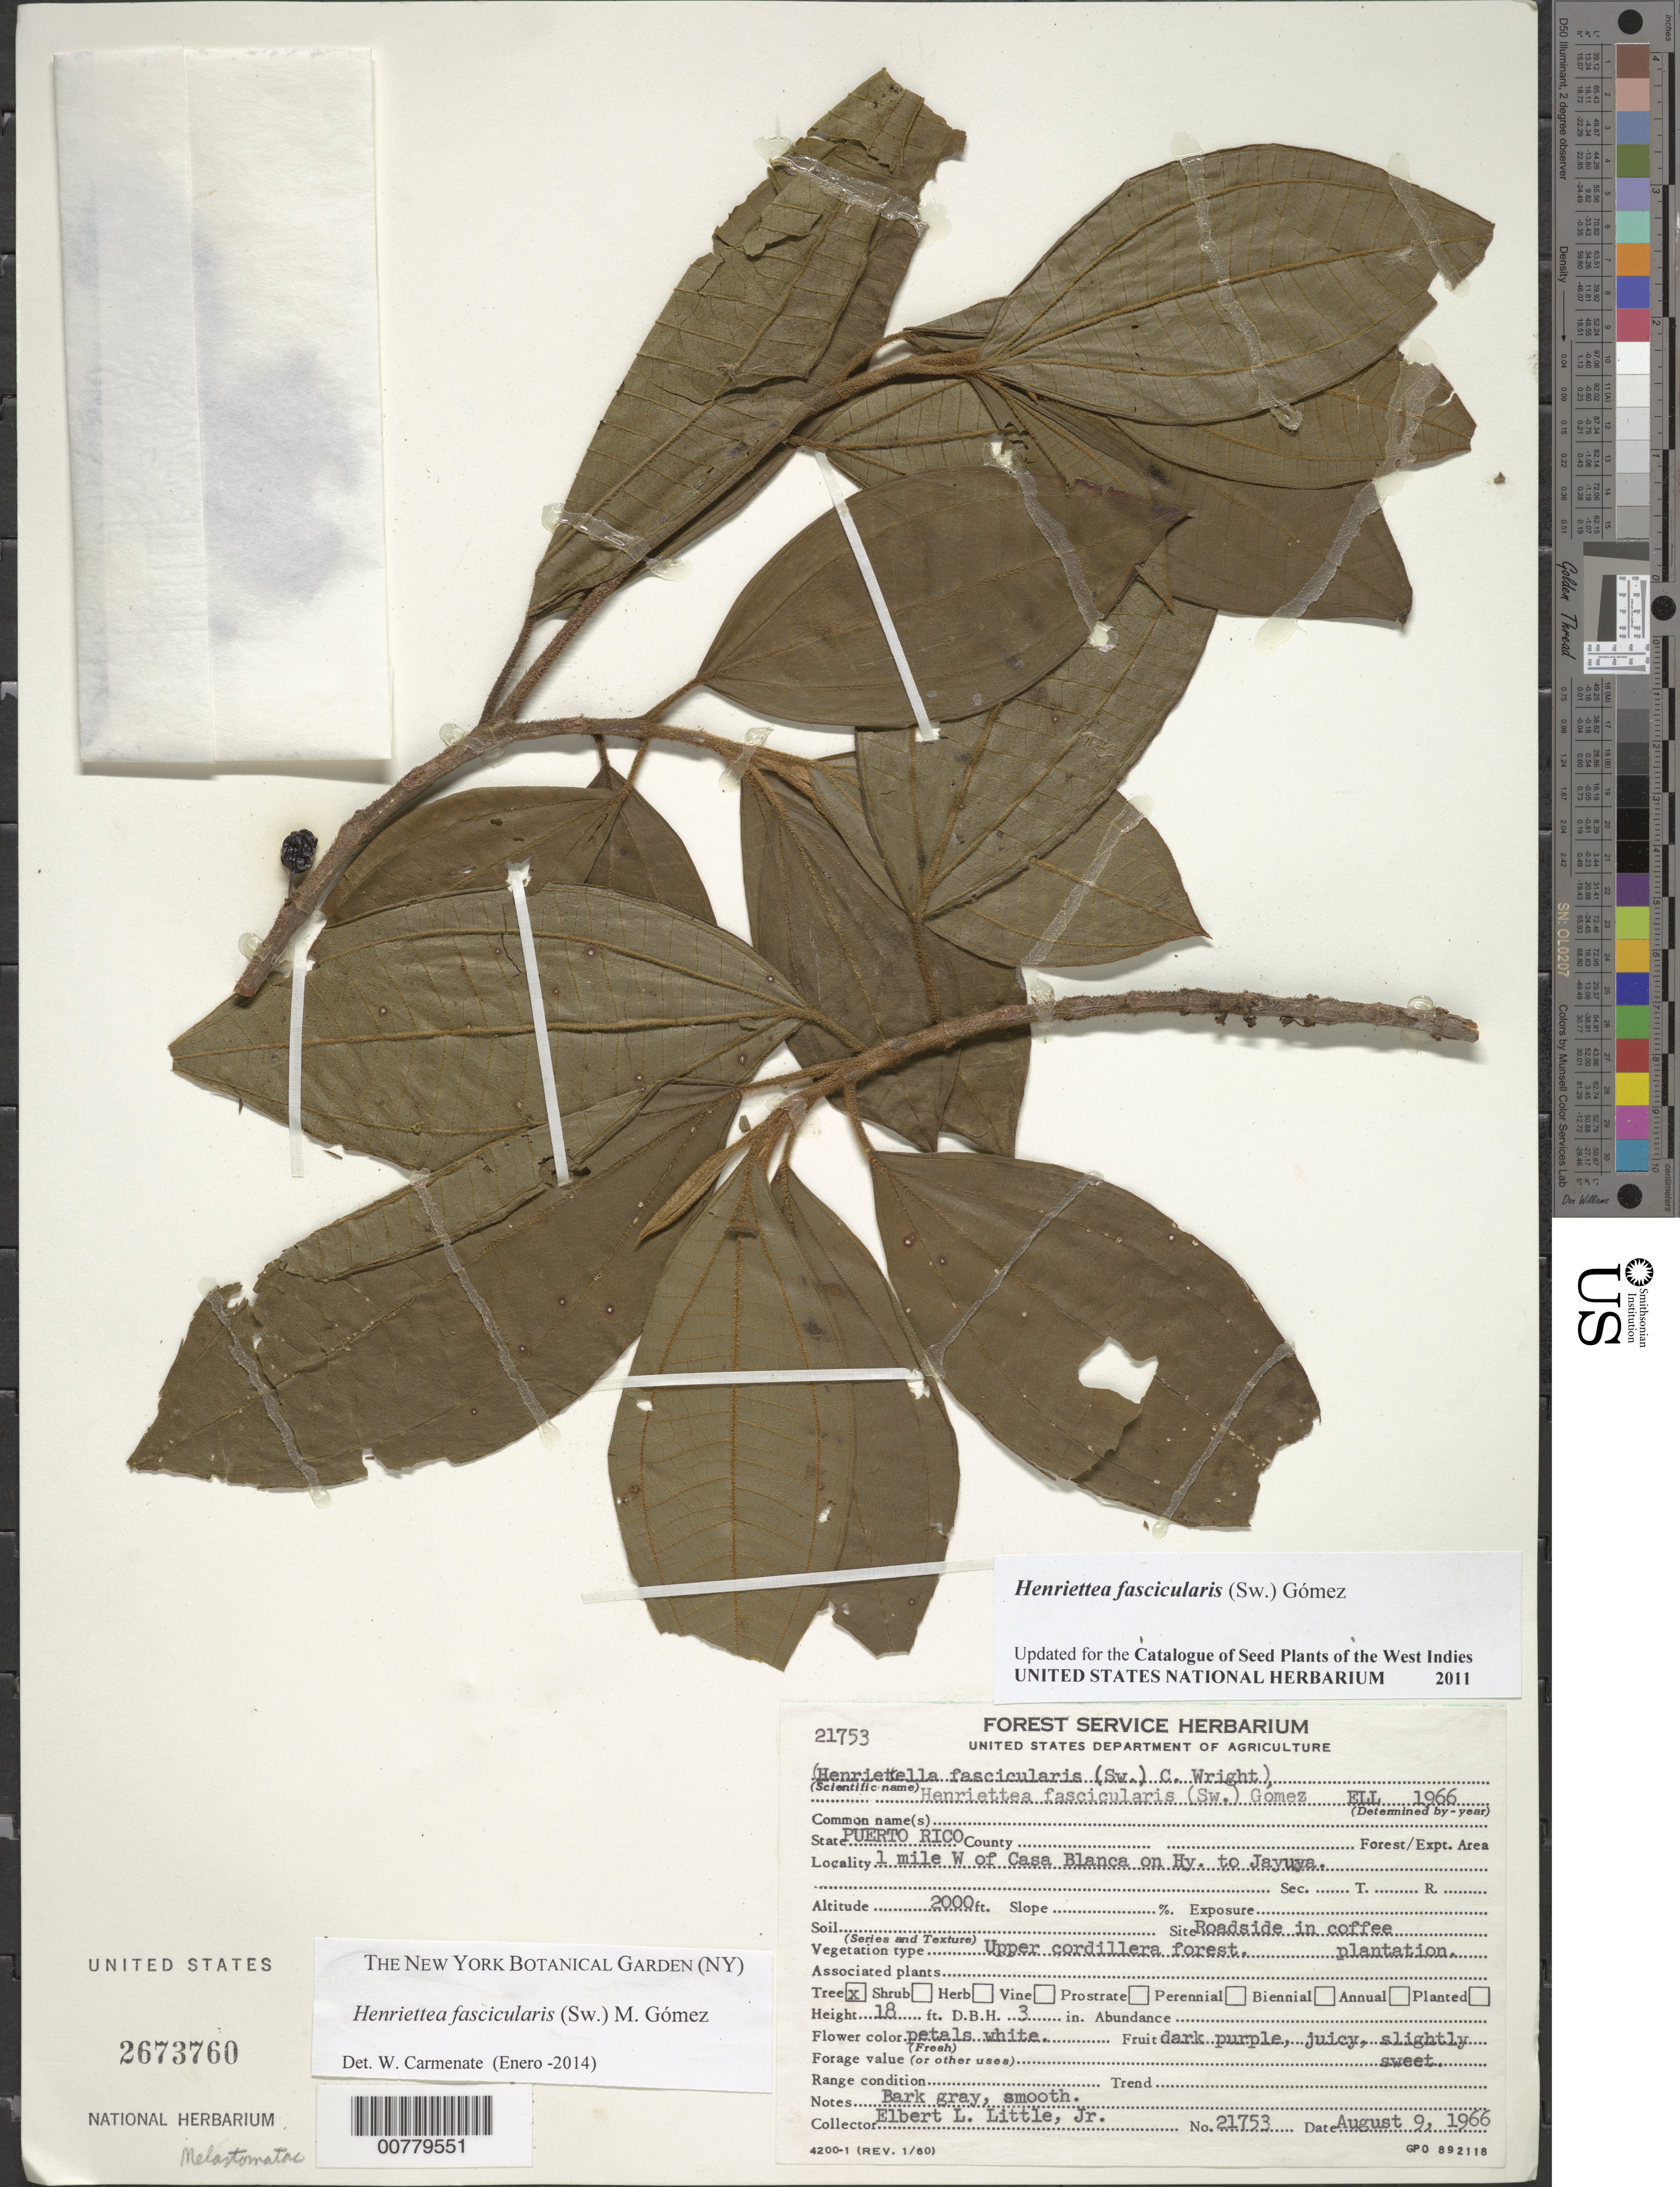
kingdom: Plantae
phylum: Tracheophyta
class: Magnoliopsida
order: Myrtales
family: Melastomataceae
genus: Henriettella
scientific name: Henriettella fascicularis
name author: (Sw.) C. Wright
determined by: Carmenate, W.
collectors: E. L. Little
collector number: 21753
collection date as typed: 09 Aug 1966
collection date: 1966-08-09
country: Puerto Rico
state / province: Jayuya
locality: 1 mile W of Casa Blanca on Highway to Jayuya.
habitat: Roadside in coffee plantation, upper cordillera forest.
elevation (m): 610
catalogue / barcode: US 2673760